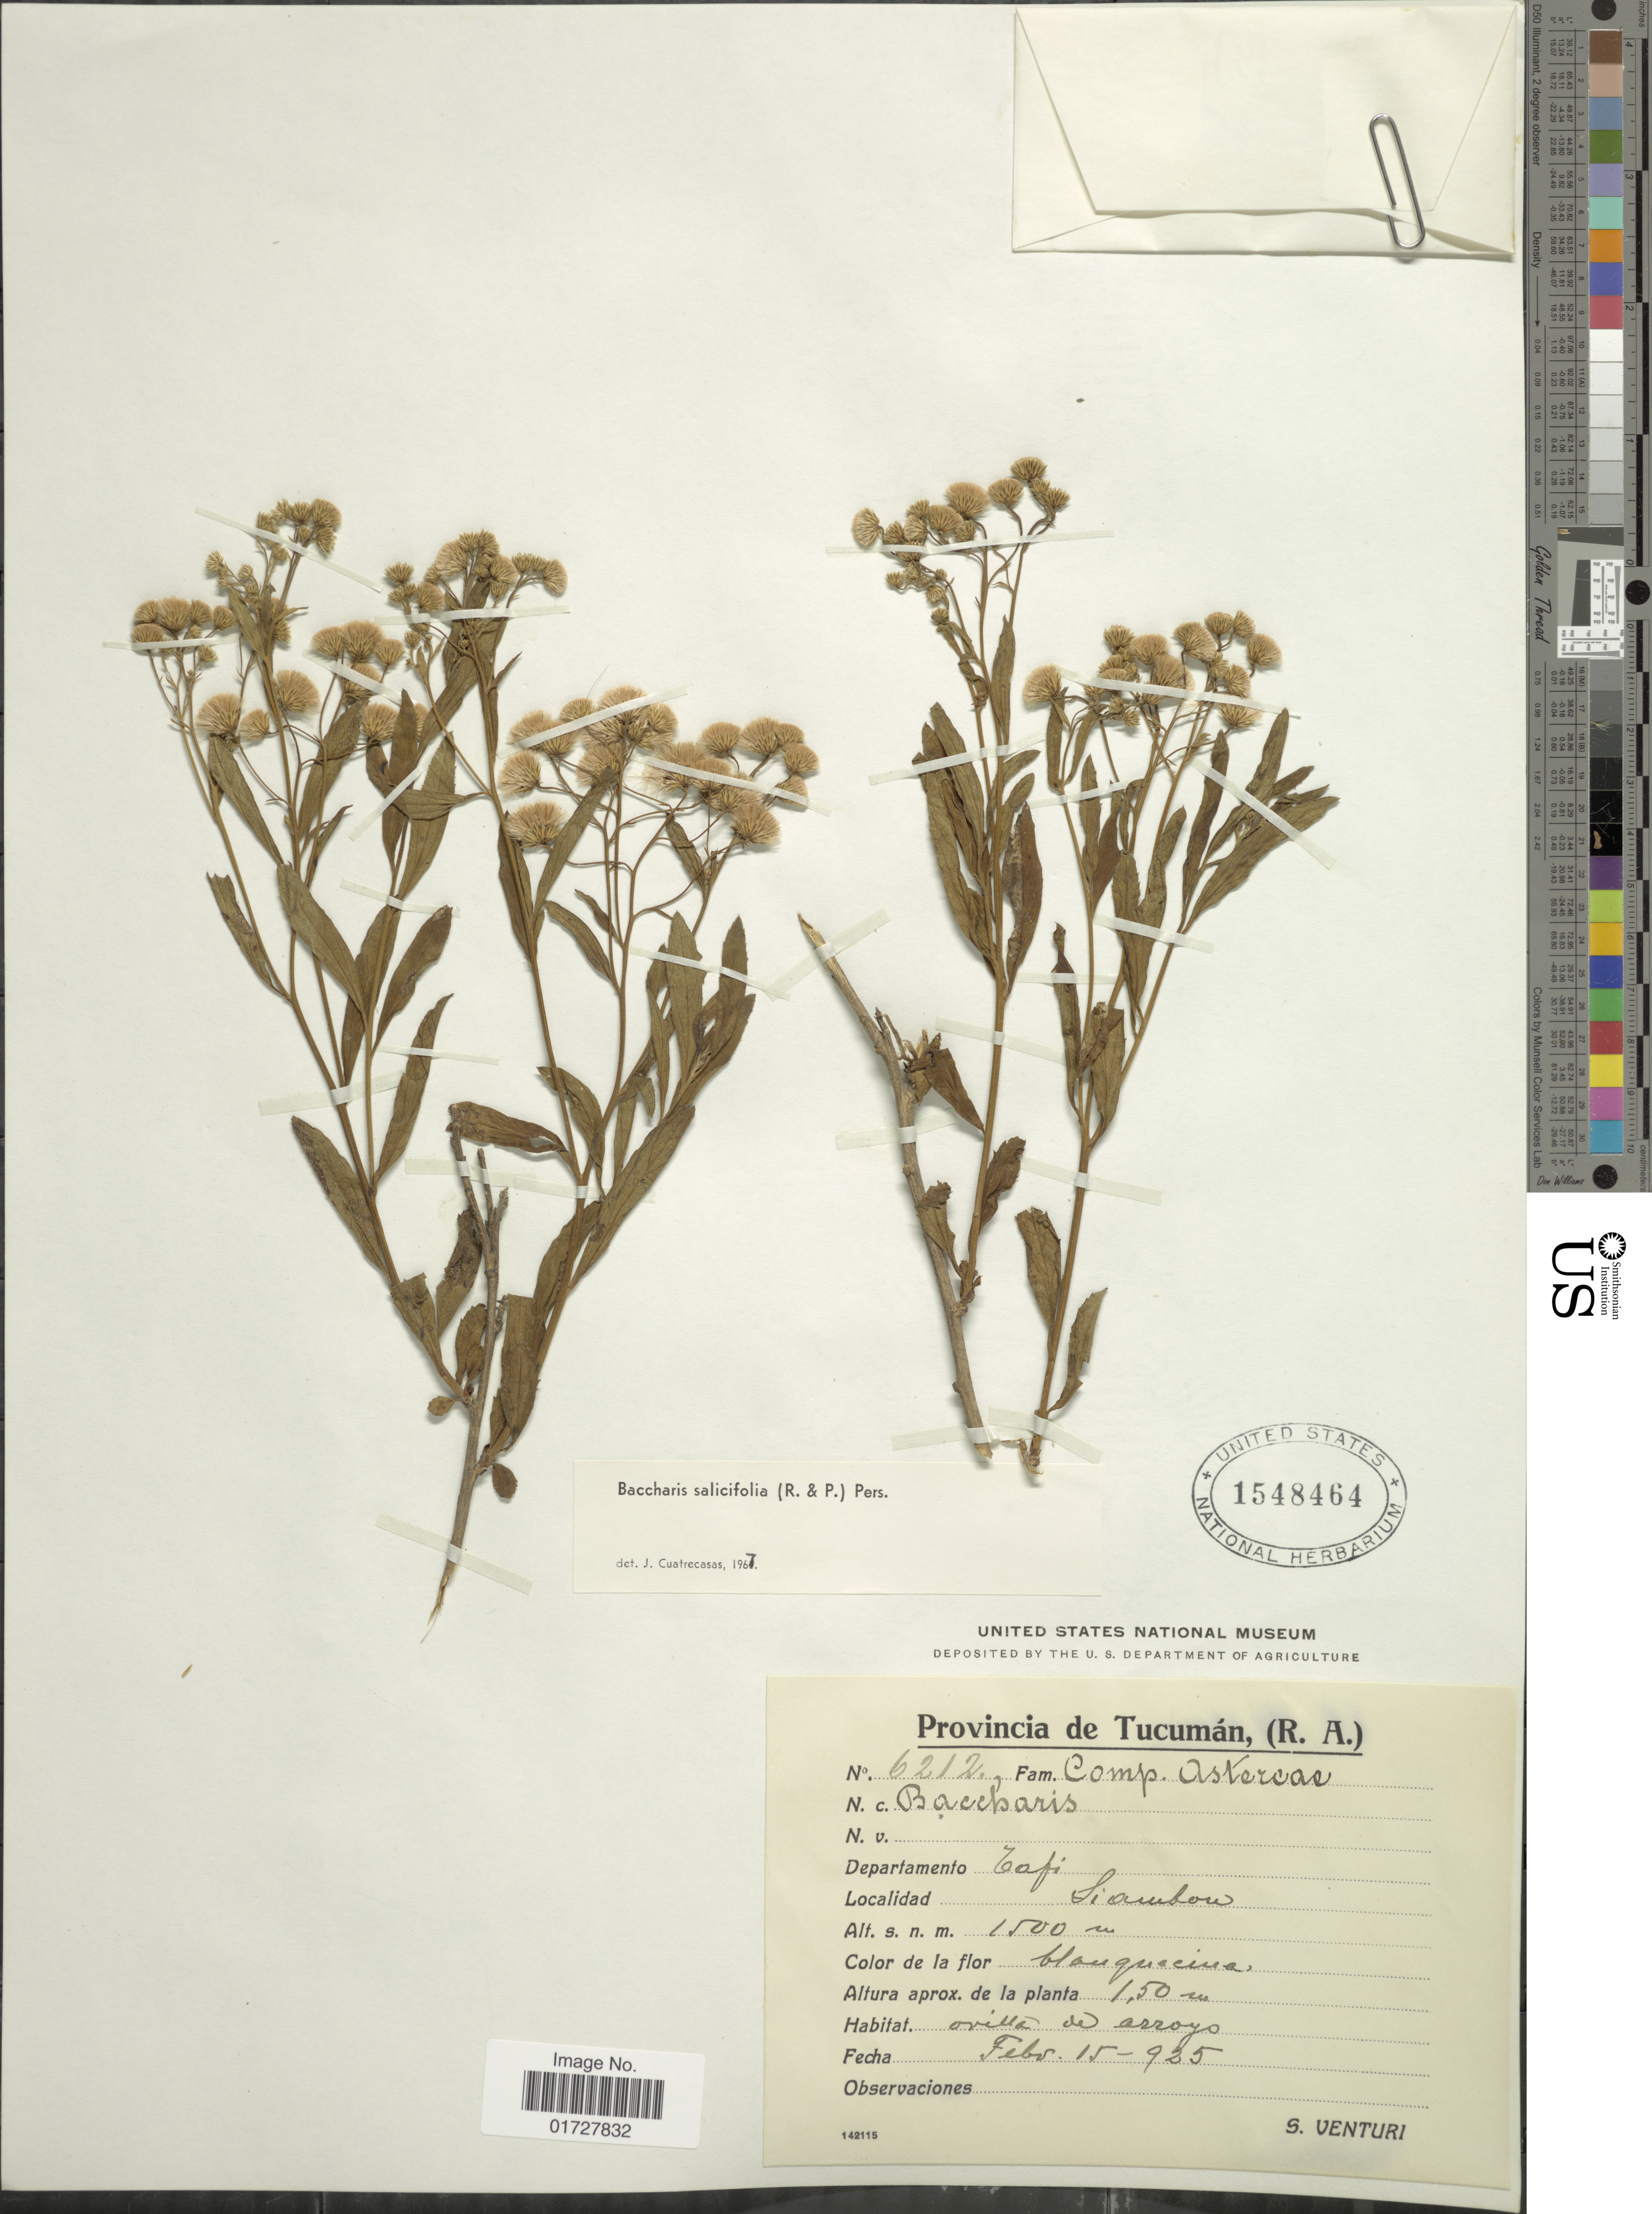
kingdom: Plantae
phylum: Tracheophyta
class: Magnoliopsida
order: Asterales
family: Asteraceae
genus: Baccharis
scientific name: Baccharis salicifolia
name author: (Ruiz & Pav.) Pers.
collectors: S. Venturi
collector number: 6212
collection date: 1925-02-15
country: Argentina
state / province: Tucuman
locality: Departamento Tafi, Siambon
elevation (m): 1500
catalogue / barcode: US 1548464